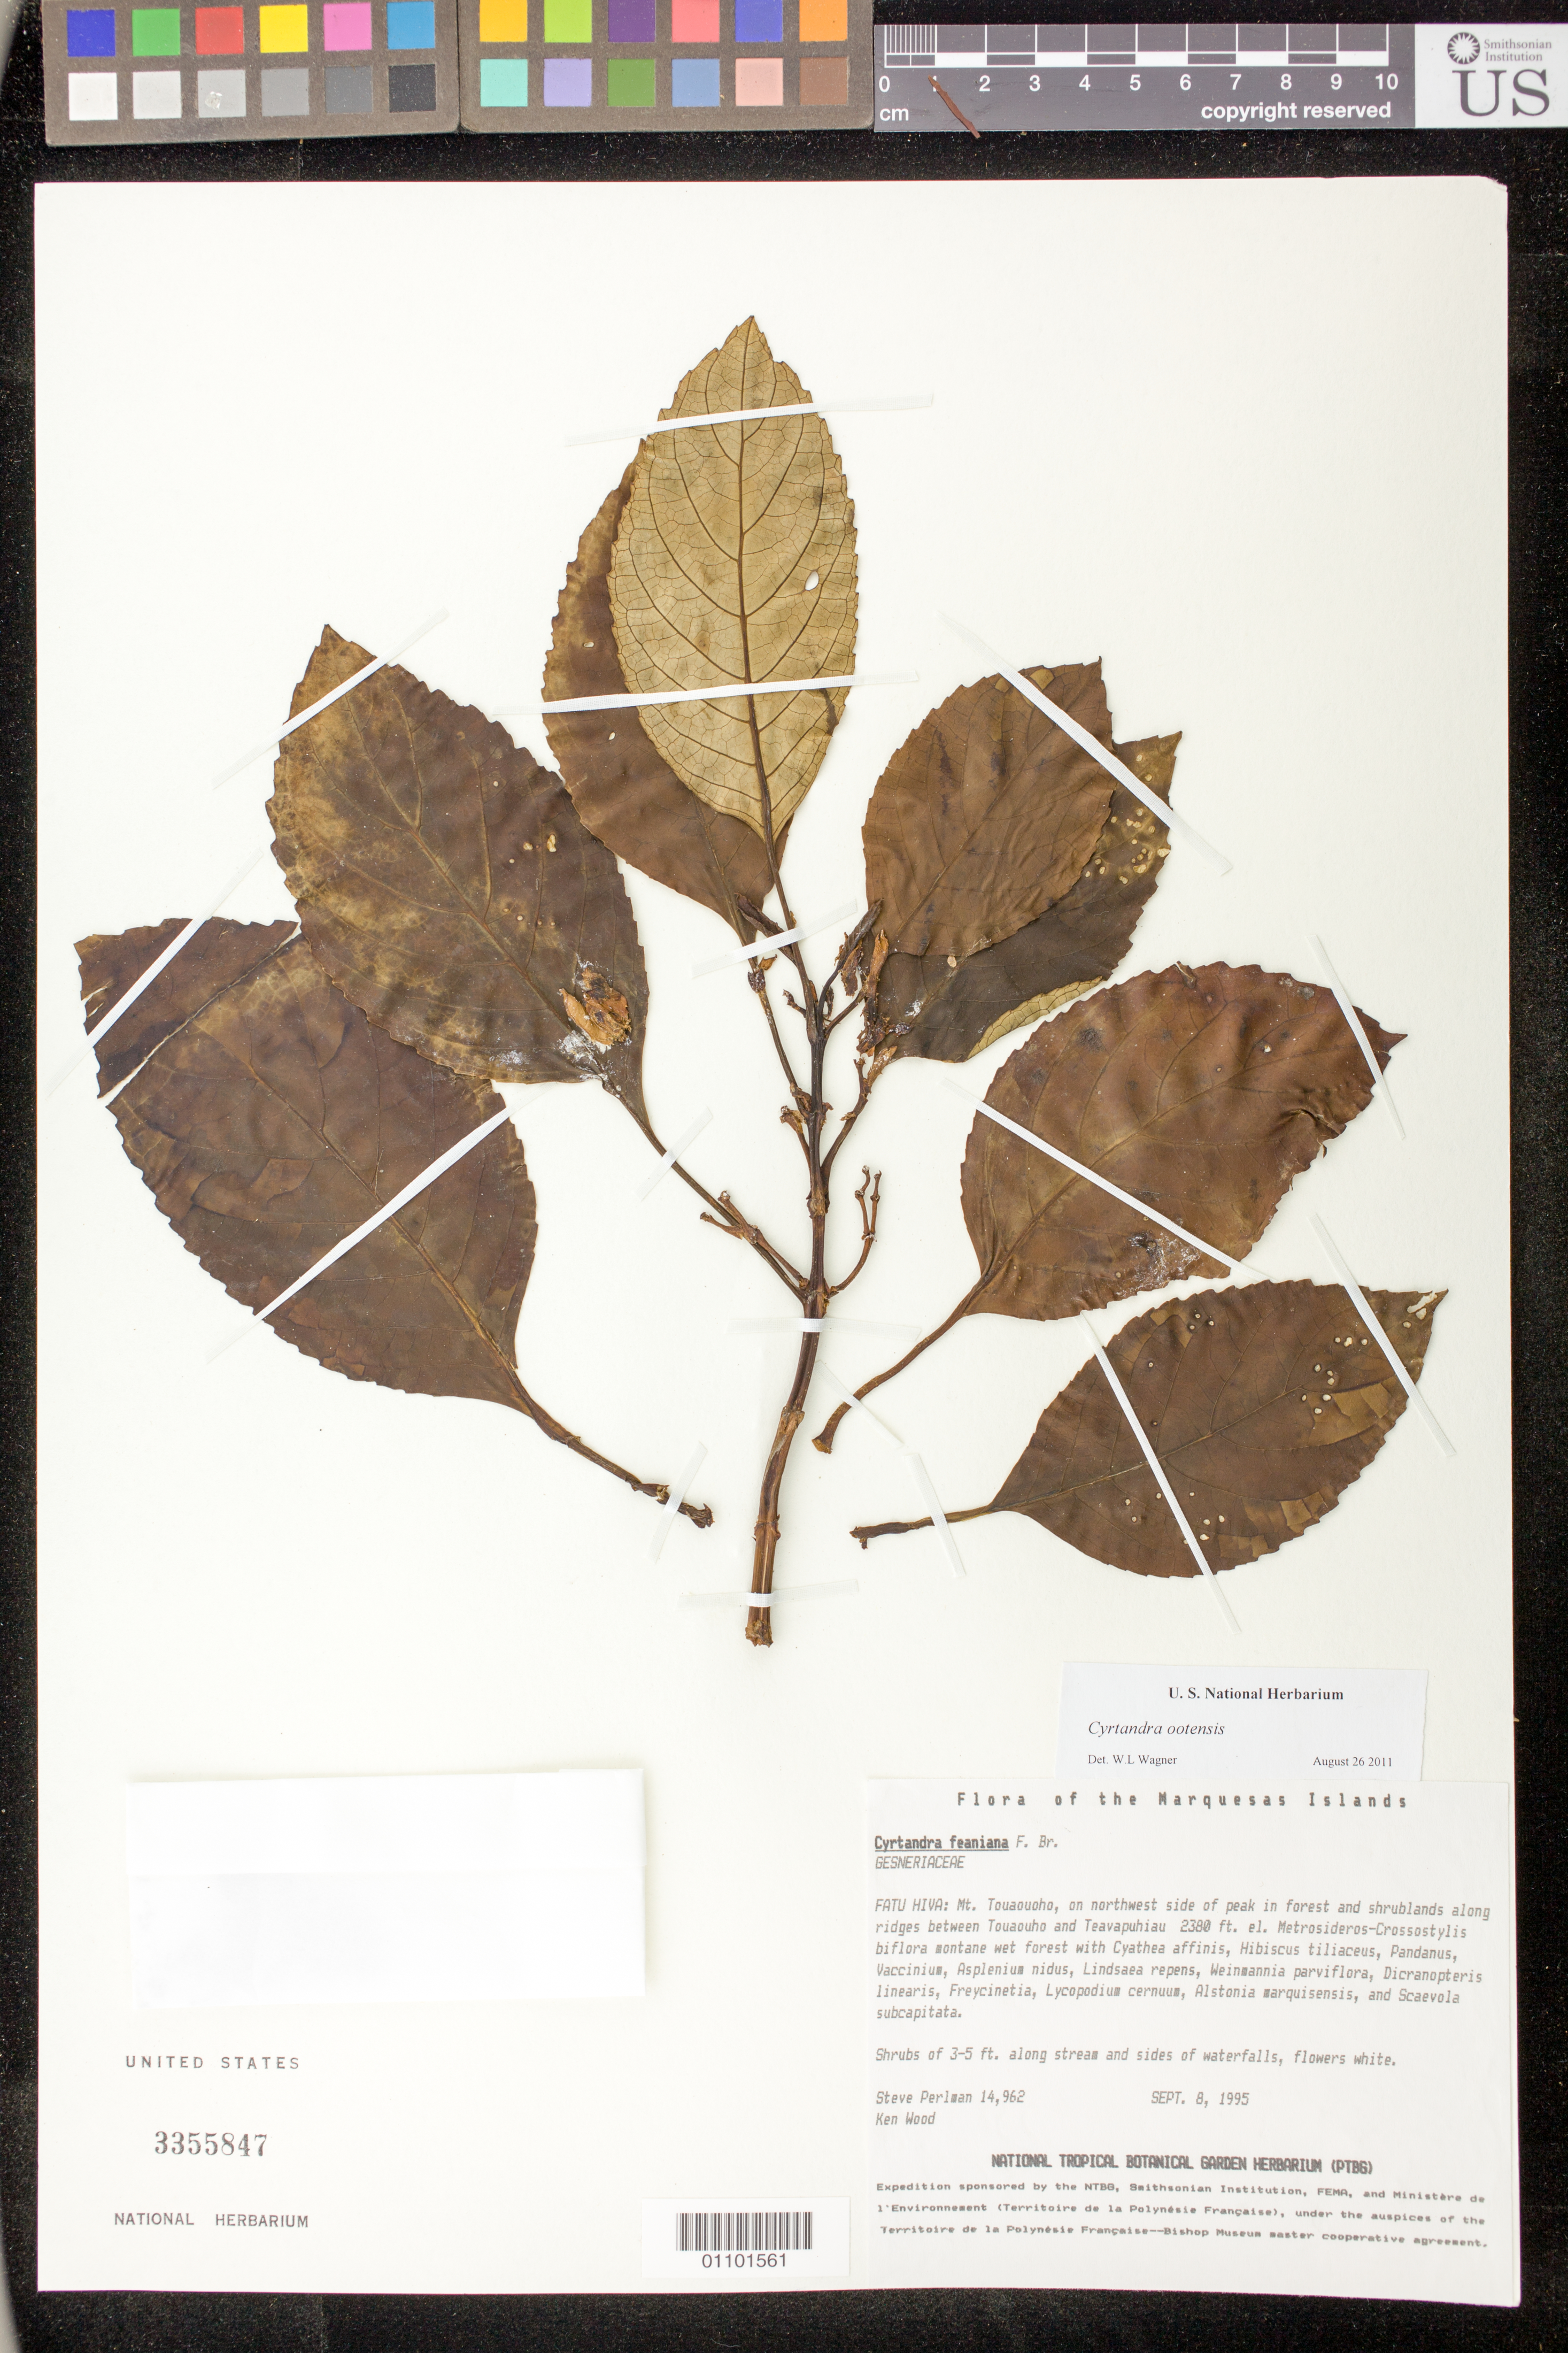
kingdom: Plantae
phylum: Tracheophyta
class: Magnoliopsida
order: Lamiales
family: Gesneriaceae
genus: Cyrtandra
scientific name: Cyrtandra ootensis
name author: F. Br.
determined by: Wagner, W. L., (BOT), Smithsonian Institution - National Museum of Natural History (UNITED STATES)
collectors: S. P. Perlman & K. R. Wood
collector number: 14962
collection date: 1995-09-08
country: French Polynesia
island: Fatu Hiva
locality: Mt. Touaouoho, on NW side of peak, along ridges between Touaouho and Teavapuhiau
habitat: In forest and shrublands with Metrosideros - Crossostylis biflora montane wet forest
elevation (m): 725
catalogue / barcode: US 3355847